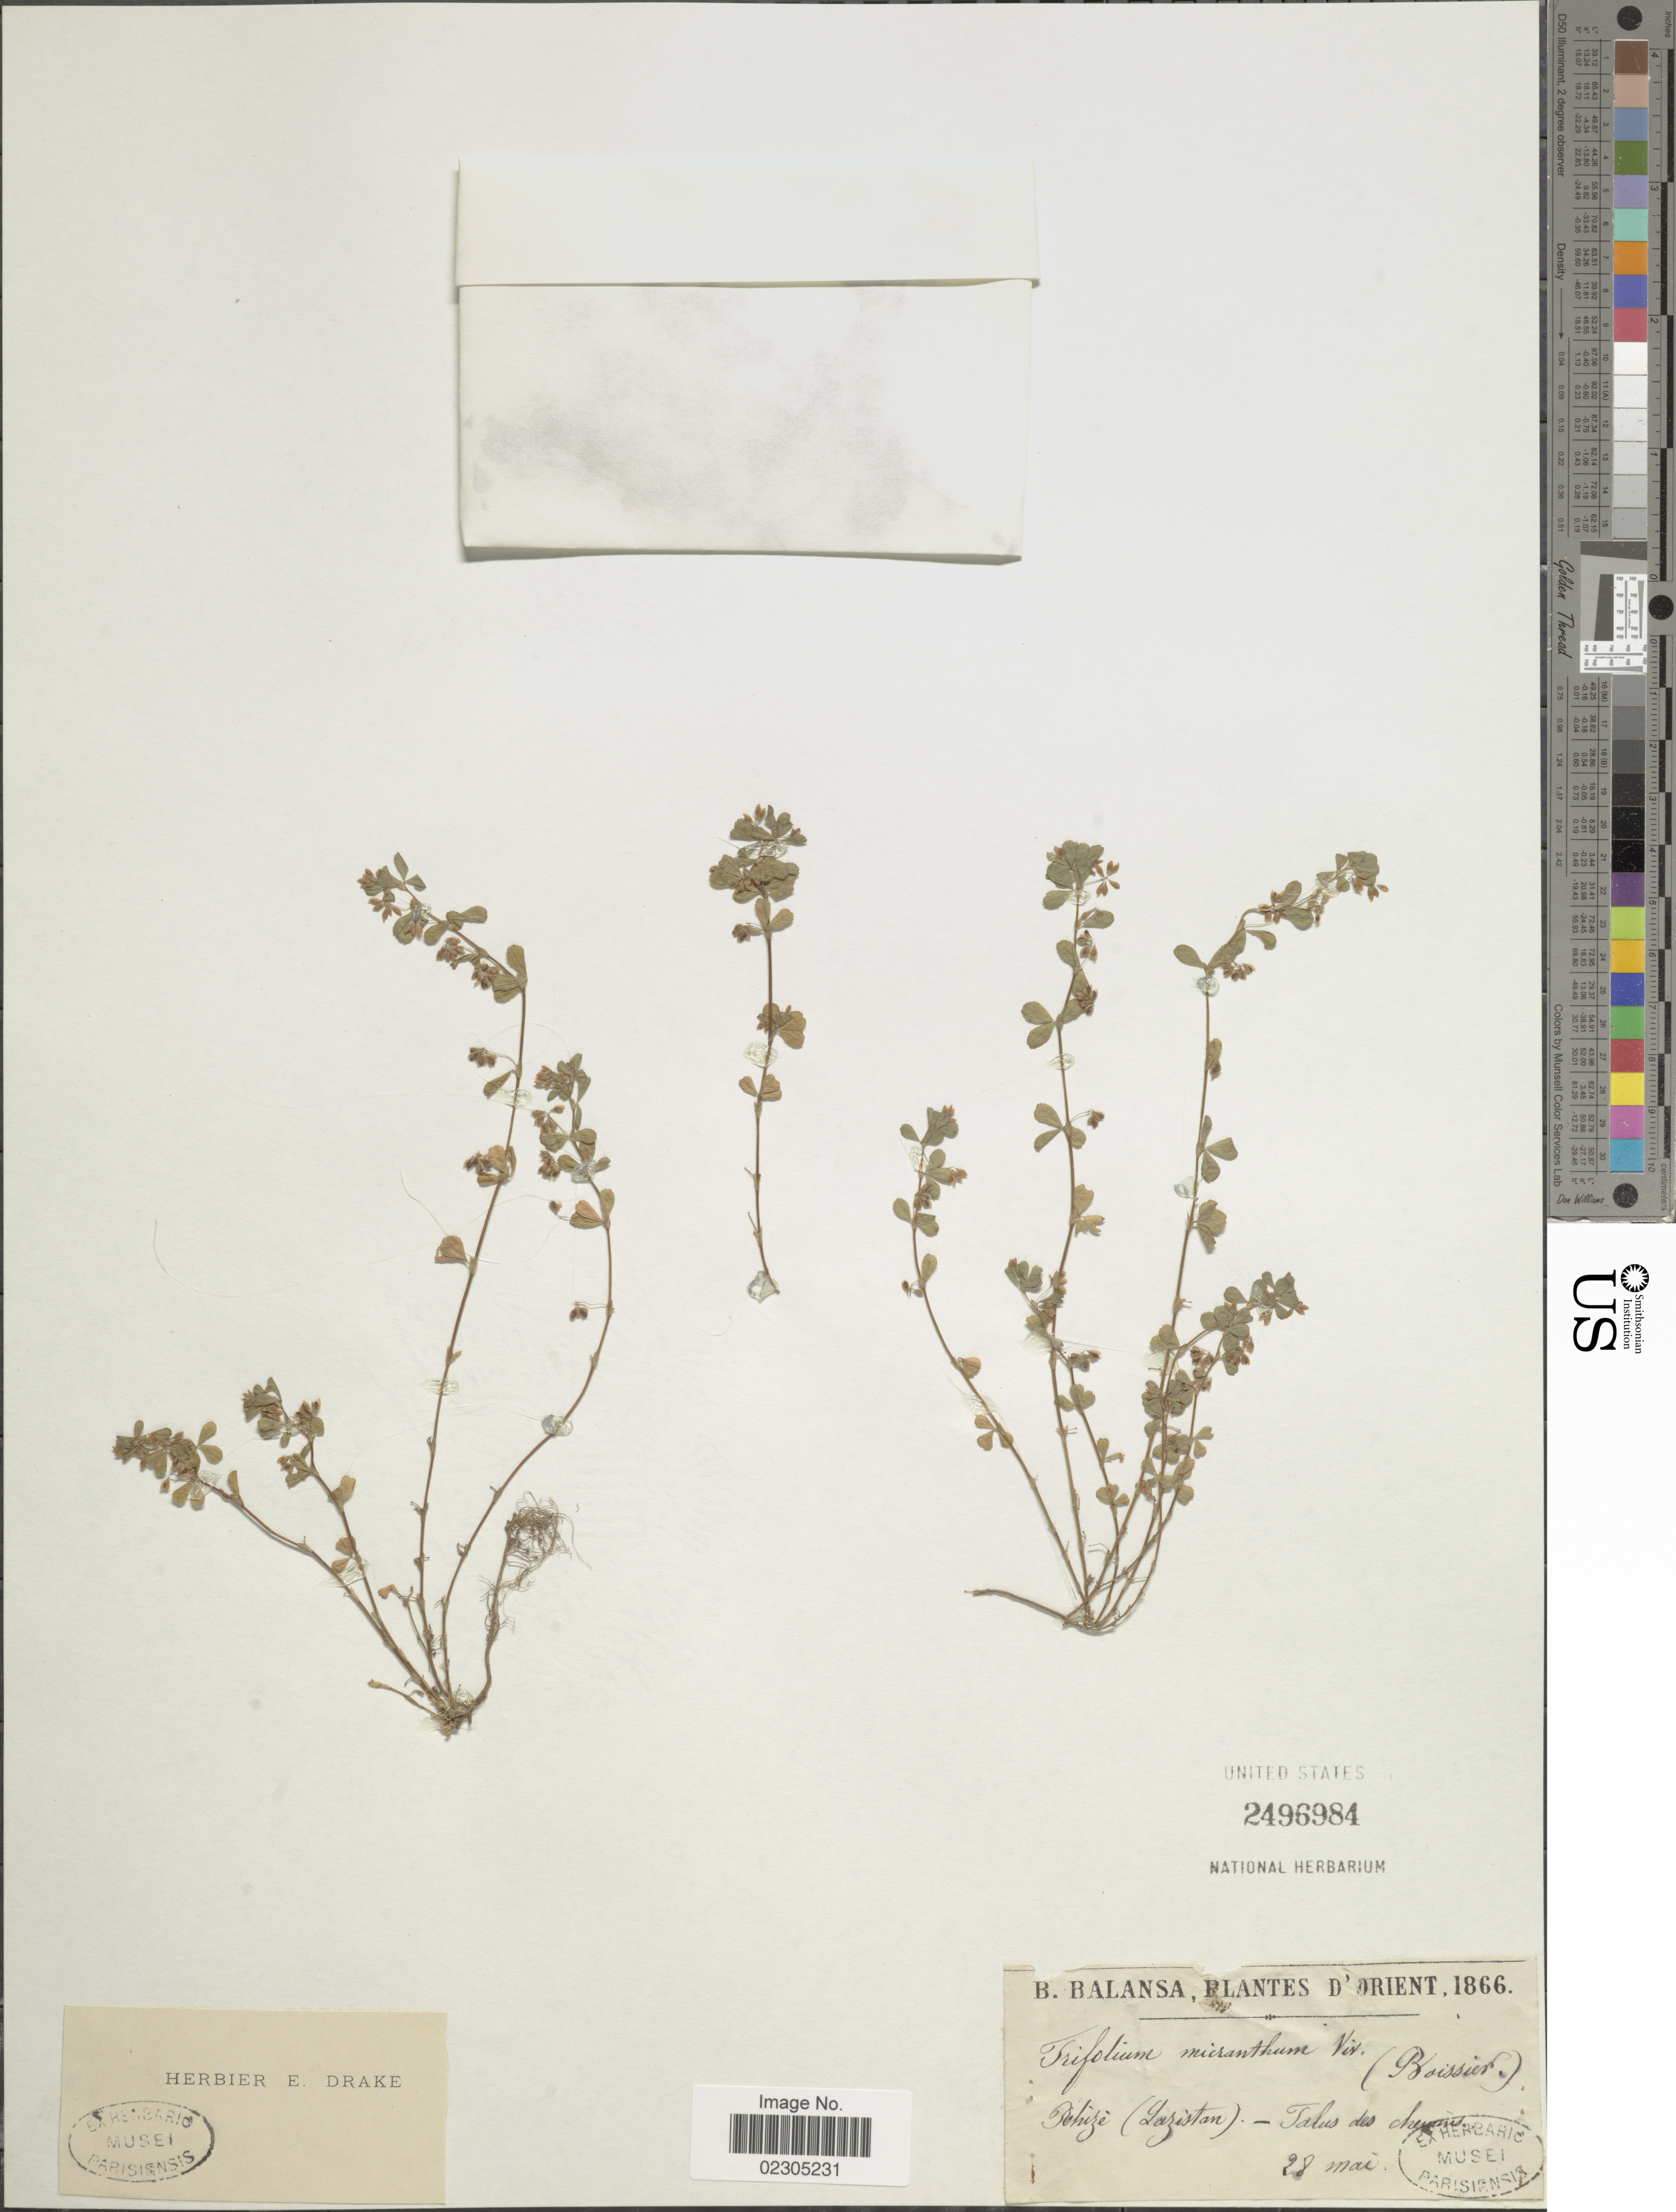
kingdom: Plantae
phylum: Tracheophyta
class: Magnoliopsida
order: Fabales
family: Fabaceae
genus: Trifolium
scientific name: Trifolium micranthum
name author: Viv.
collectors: B. Balansa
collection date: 1866-05-28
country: Turkey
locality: D'Orient. Behize (Lazistan) - Talus des [illegible text].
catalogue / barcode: US 2496984